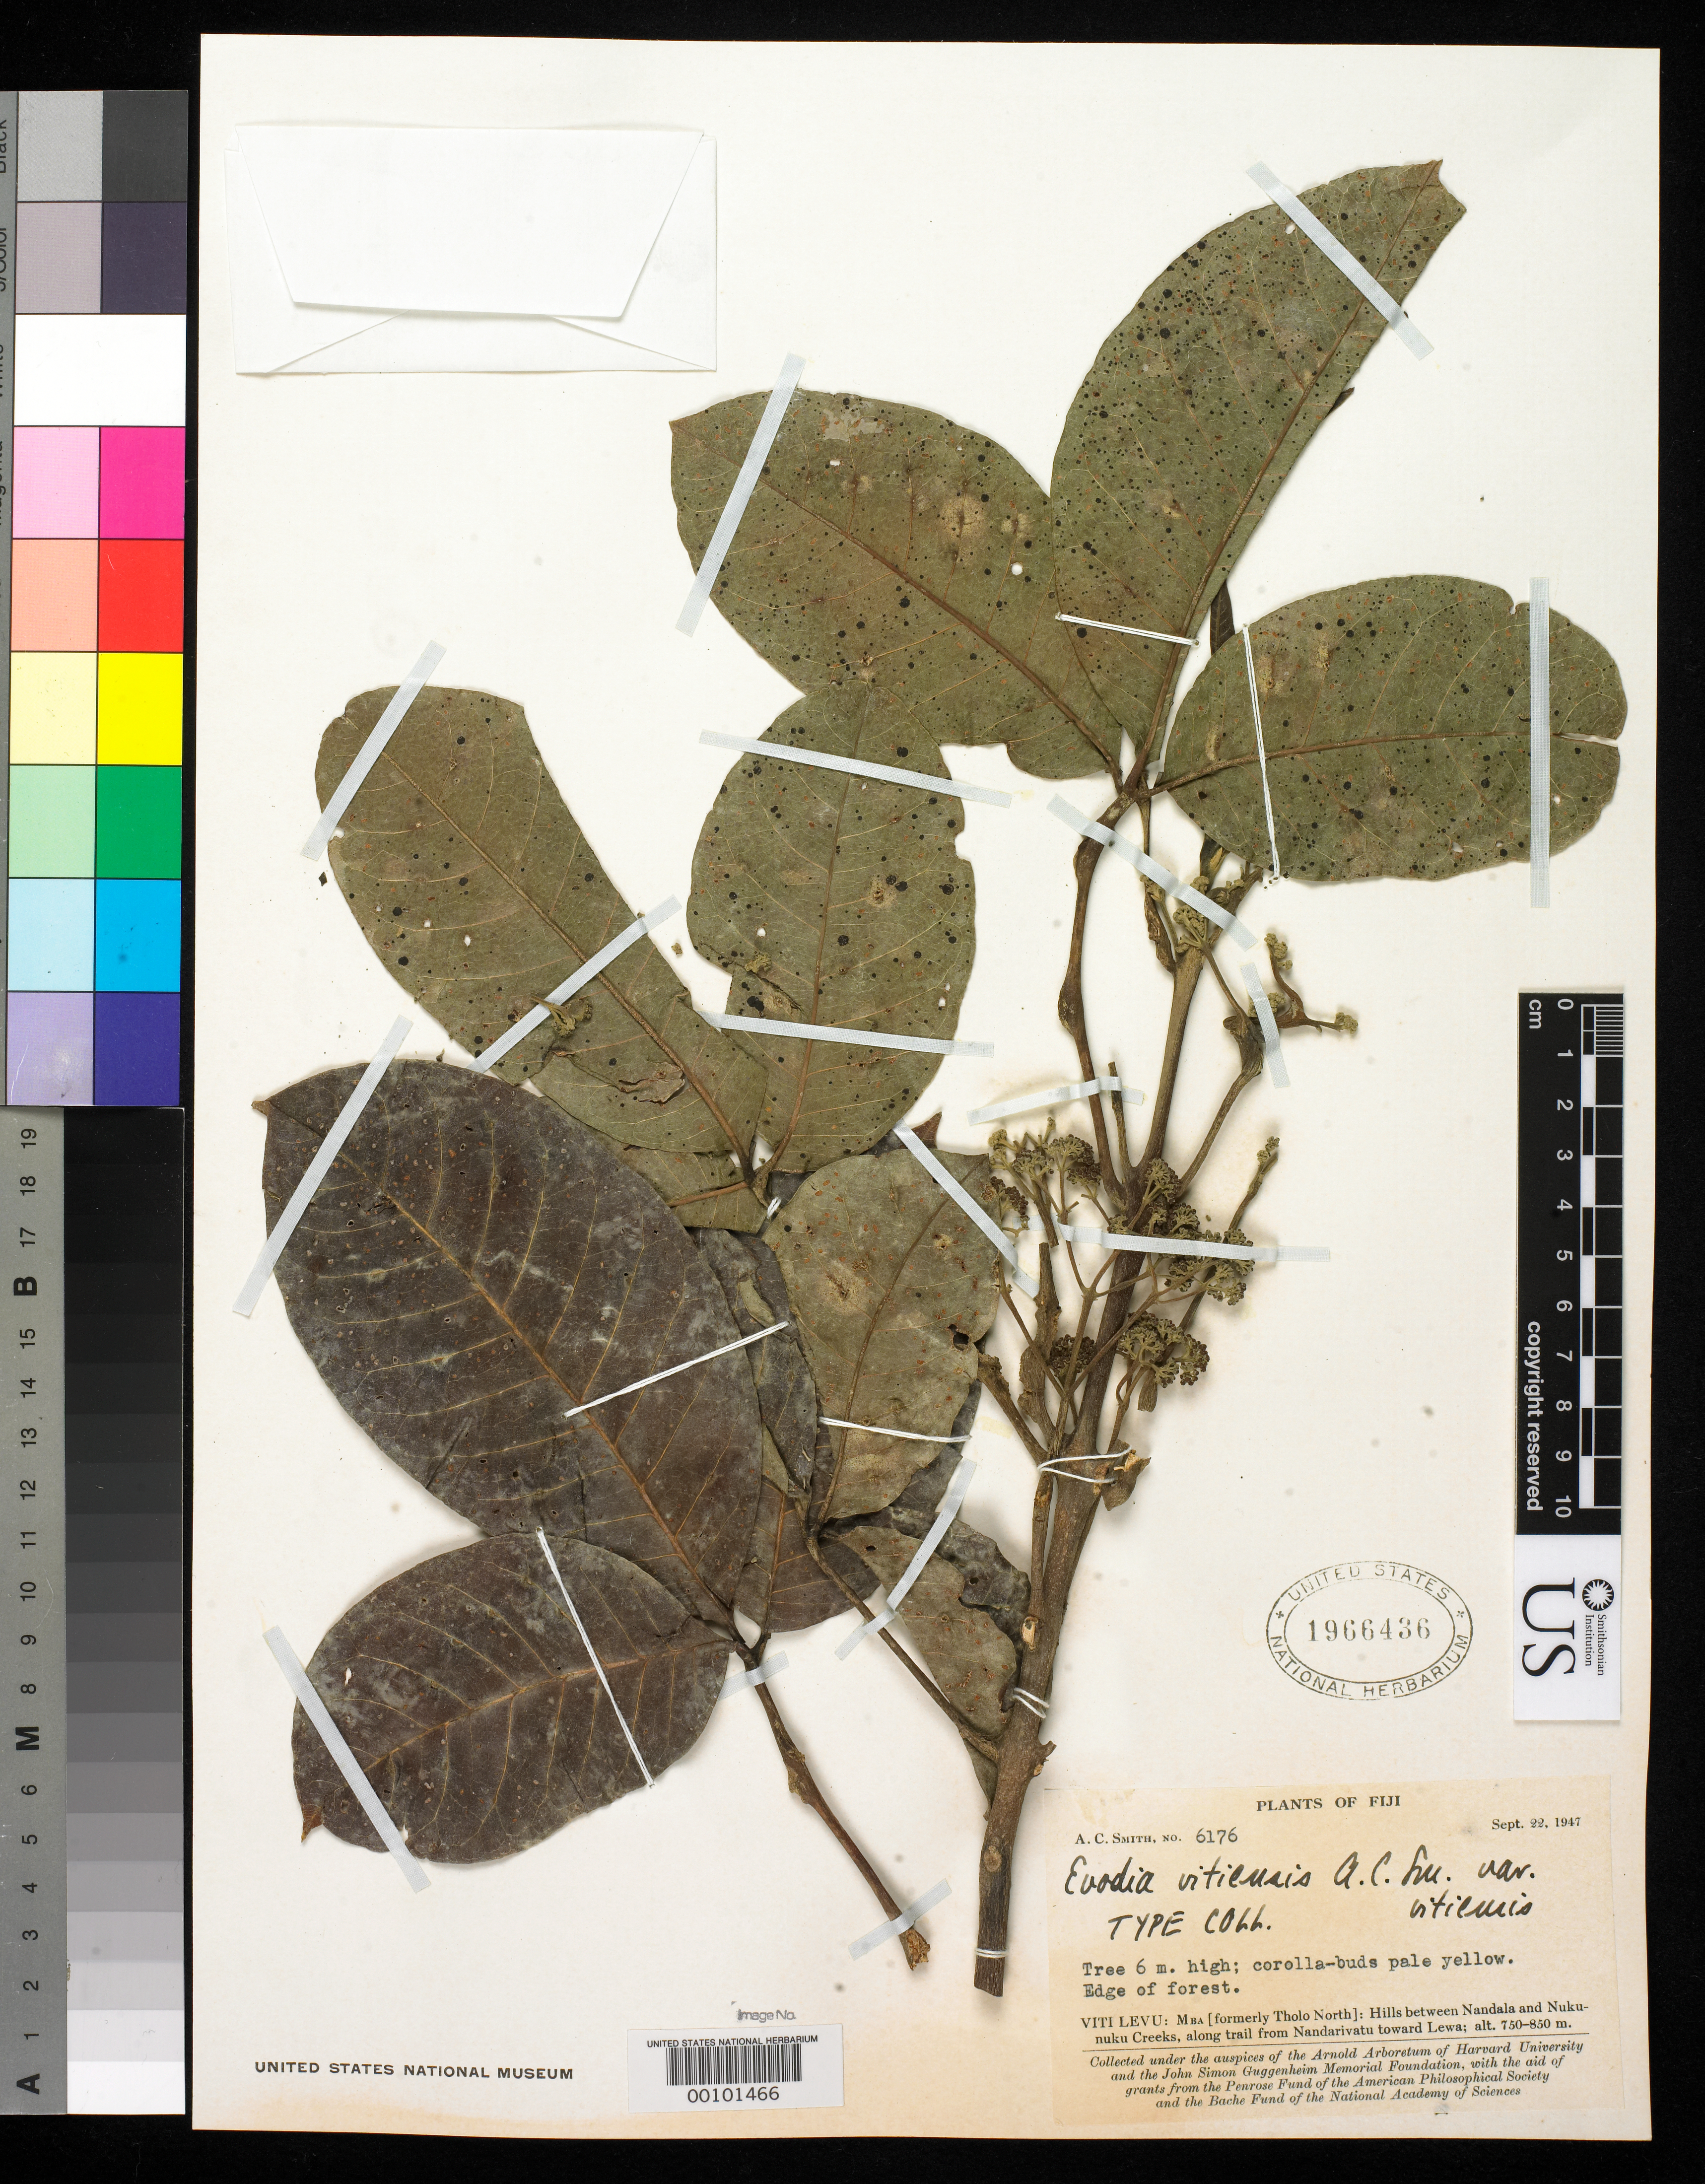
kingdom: Plantae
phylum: Tracheophyta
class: Magnoliopsida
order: Sapindales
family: Rutaceae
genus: Euodia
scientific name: Euodia vitiensis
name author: A.C. Sm.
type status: Isotype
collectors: A. C. Smith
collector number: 6176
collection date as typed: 22 Sep 1947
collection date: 1947-09-22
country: Fiji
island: Viti Levu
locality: Hills between Nandala & Nukunuku Creeks, trail from Nandarivatu toward Lewa. [Viti Levu Group]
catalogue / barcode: US 1966436